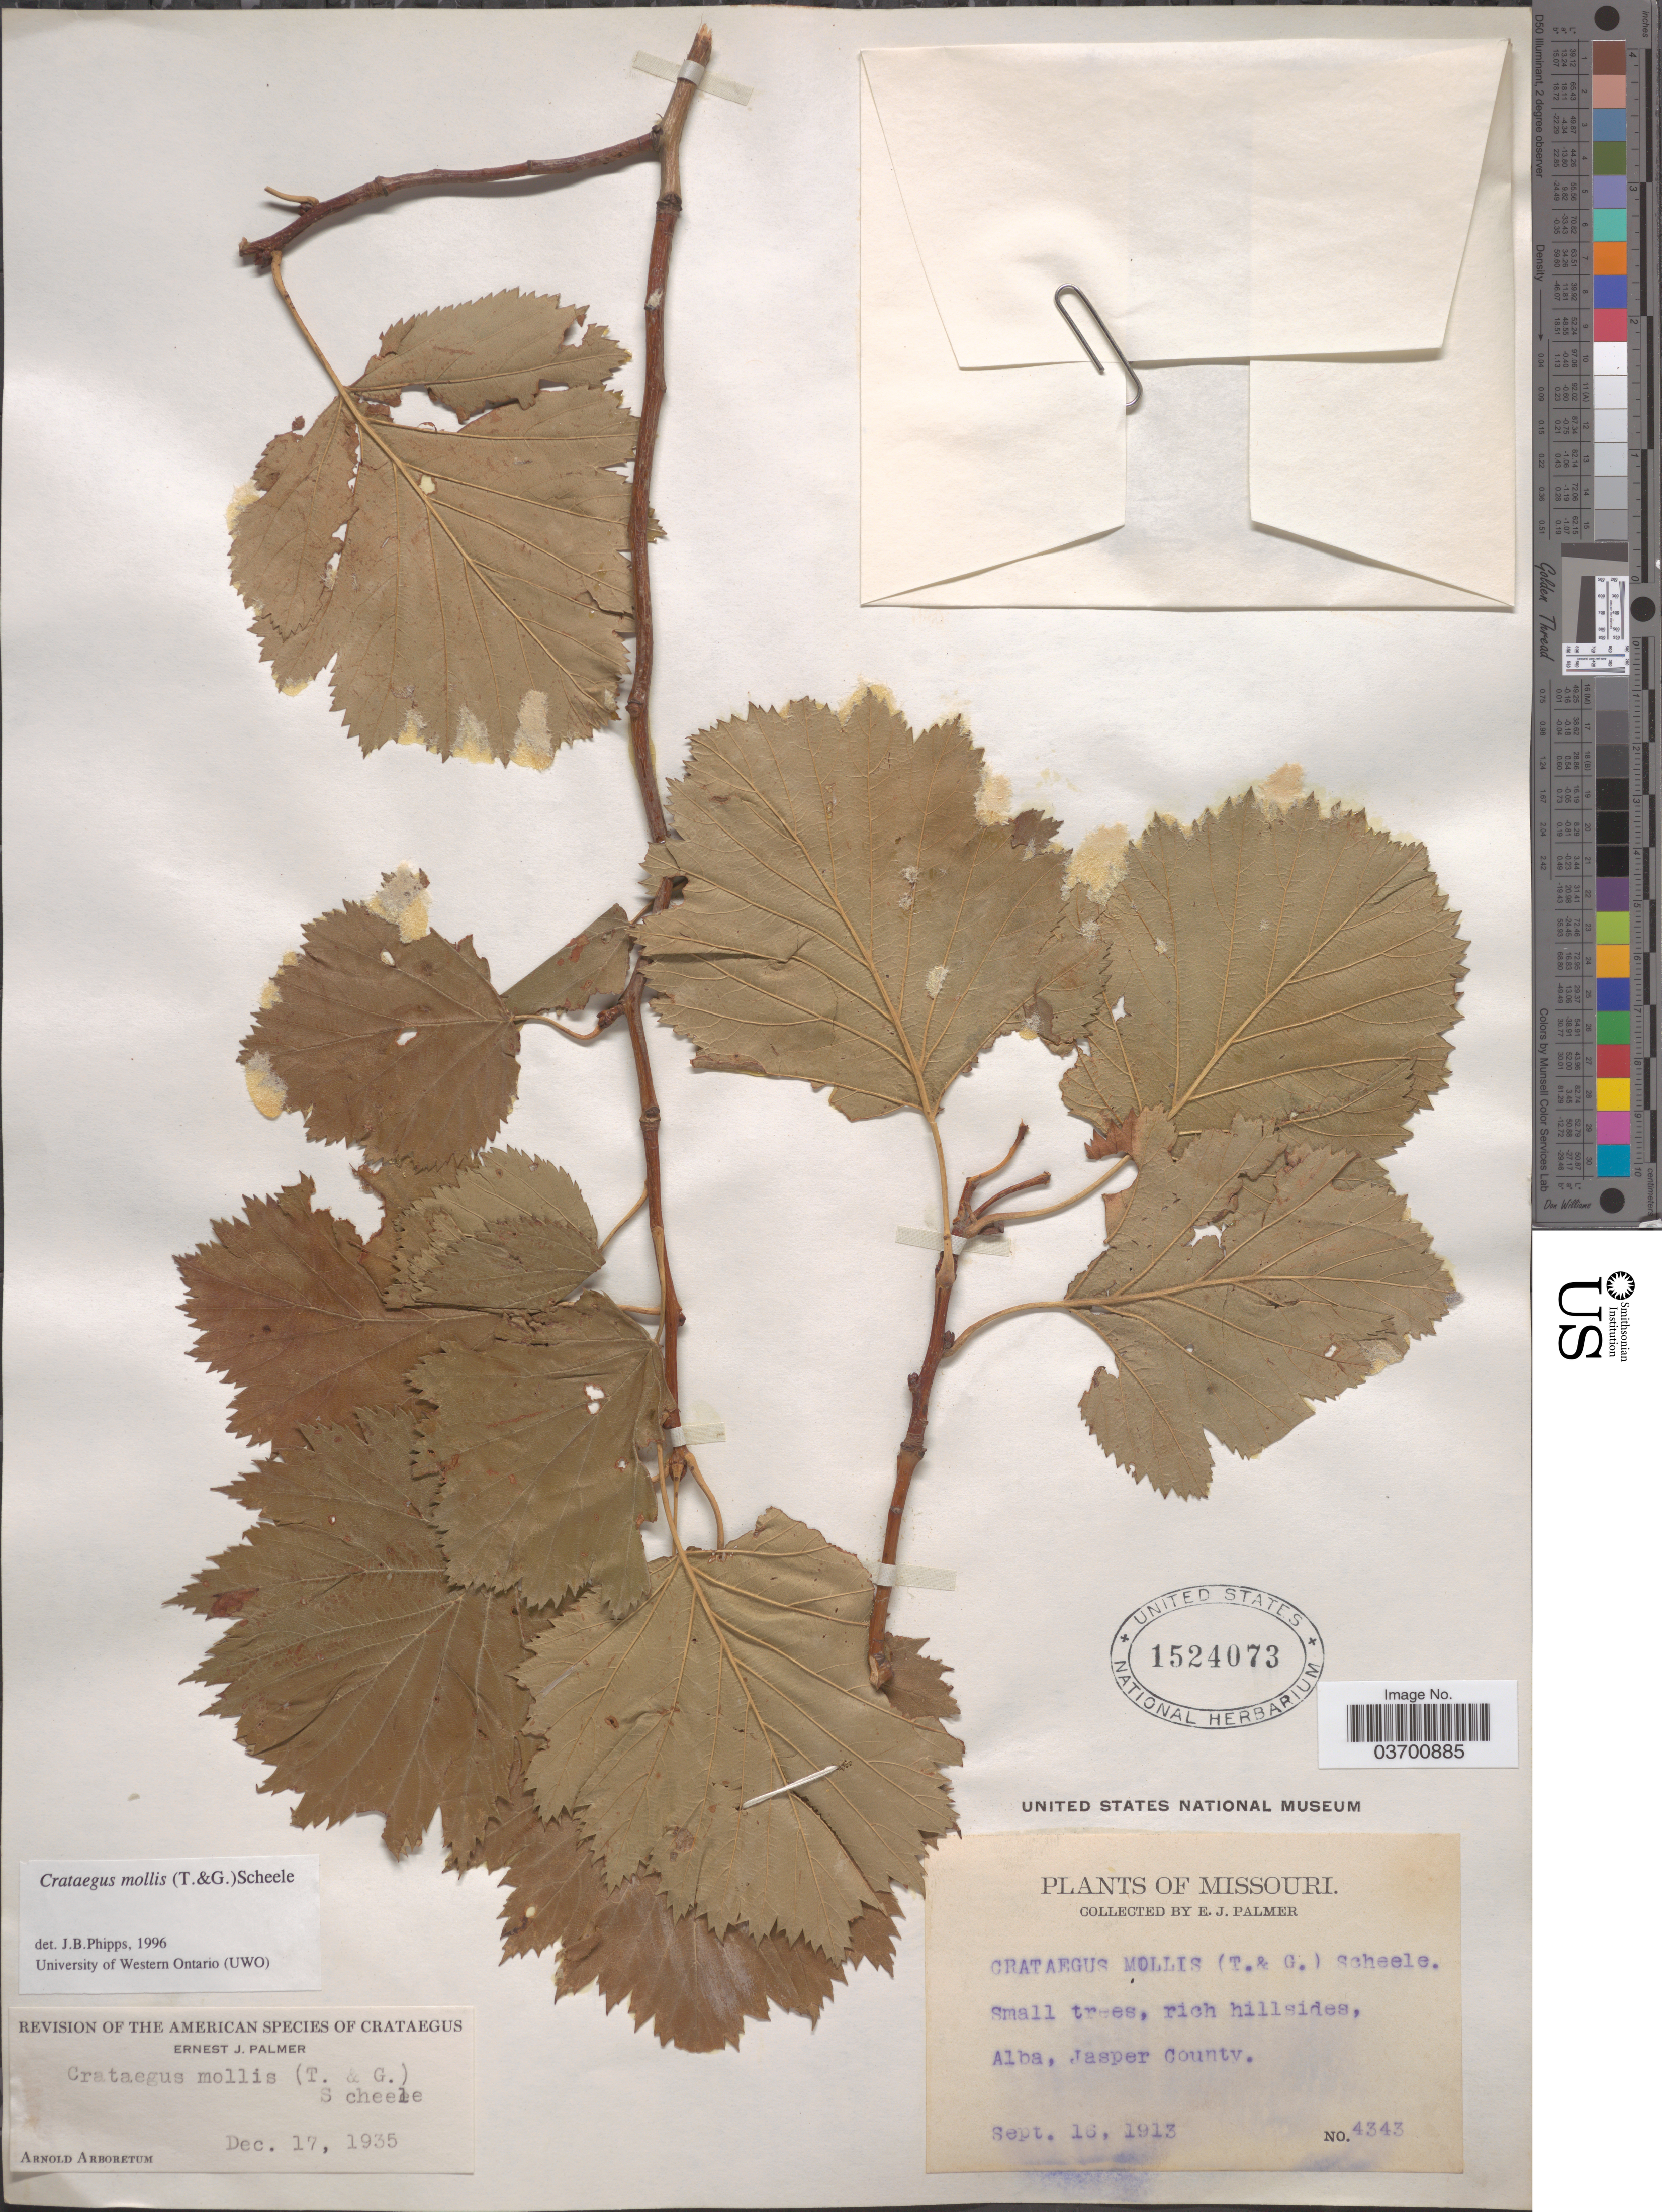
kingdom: Plantae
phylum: Tracheophyta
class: Magnoliopsida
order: Rosales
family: Rosaceae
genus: Crataegus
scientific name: Crataegus mollis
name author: (Torr. & A. Gray) Scheele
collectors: E. J. Palmer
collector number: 4343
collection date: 1913-09-16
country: United States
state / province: Missouri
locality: Alba, Jasper County.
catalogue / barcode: US 1524073